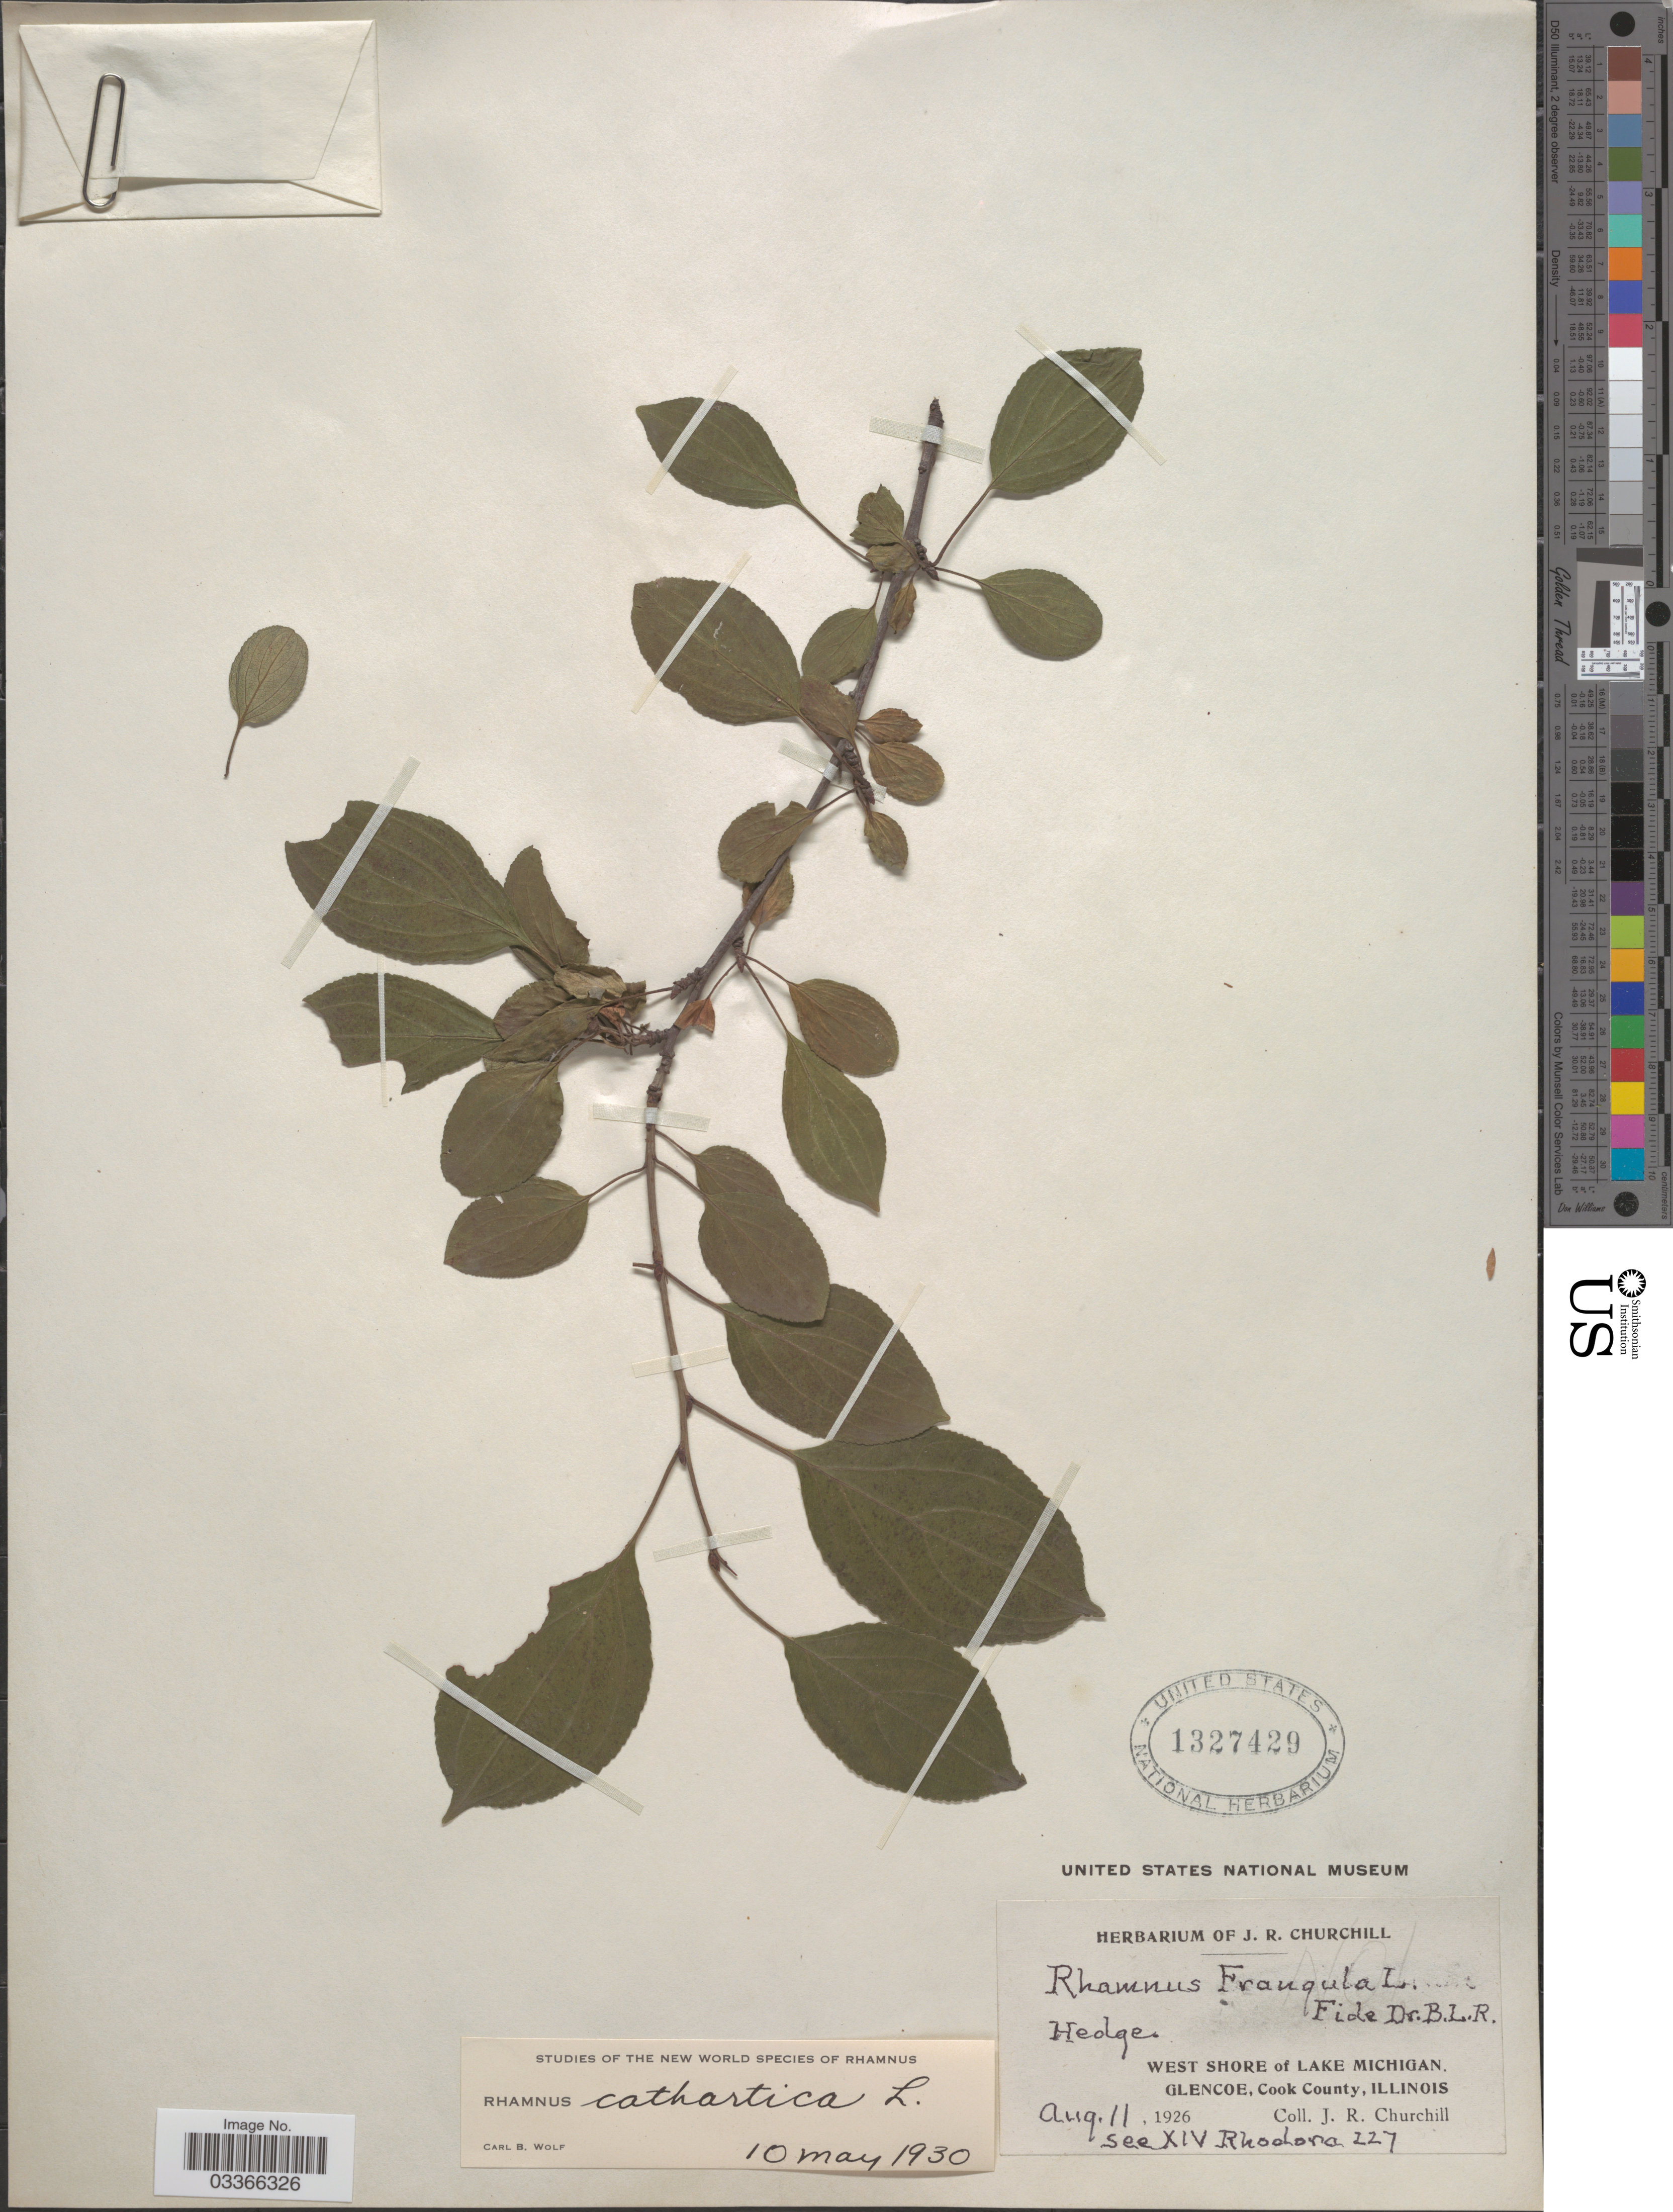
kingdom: Plantae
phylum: Tracheophyta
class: Magnoliopsida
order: Rosales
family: Rhamnaceae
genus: Rhamnus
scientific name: Rhamnus cathartica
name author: L.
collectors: J. Churchill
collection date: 1926-08-11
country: United States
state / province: Illinois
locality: West shore of Lake Michigan, Glencoe, Cook County.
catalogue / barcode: US 1327429